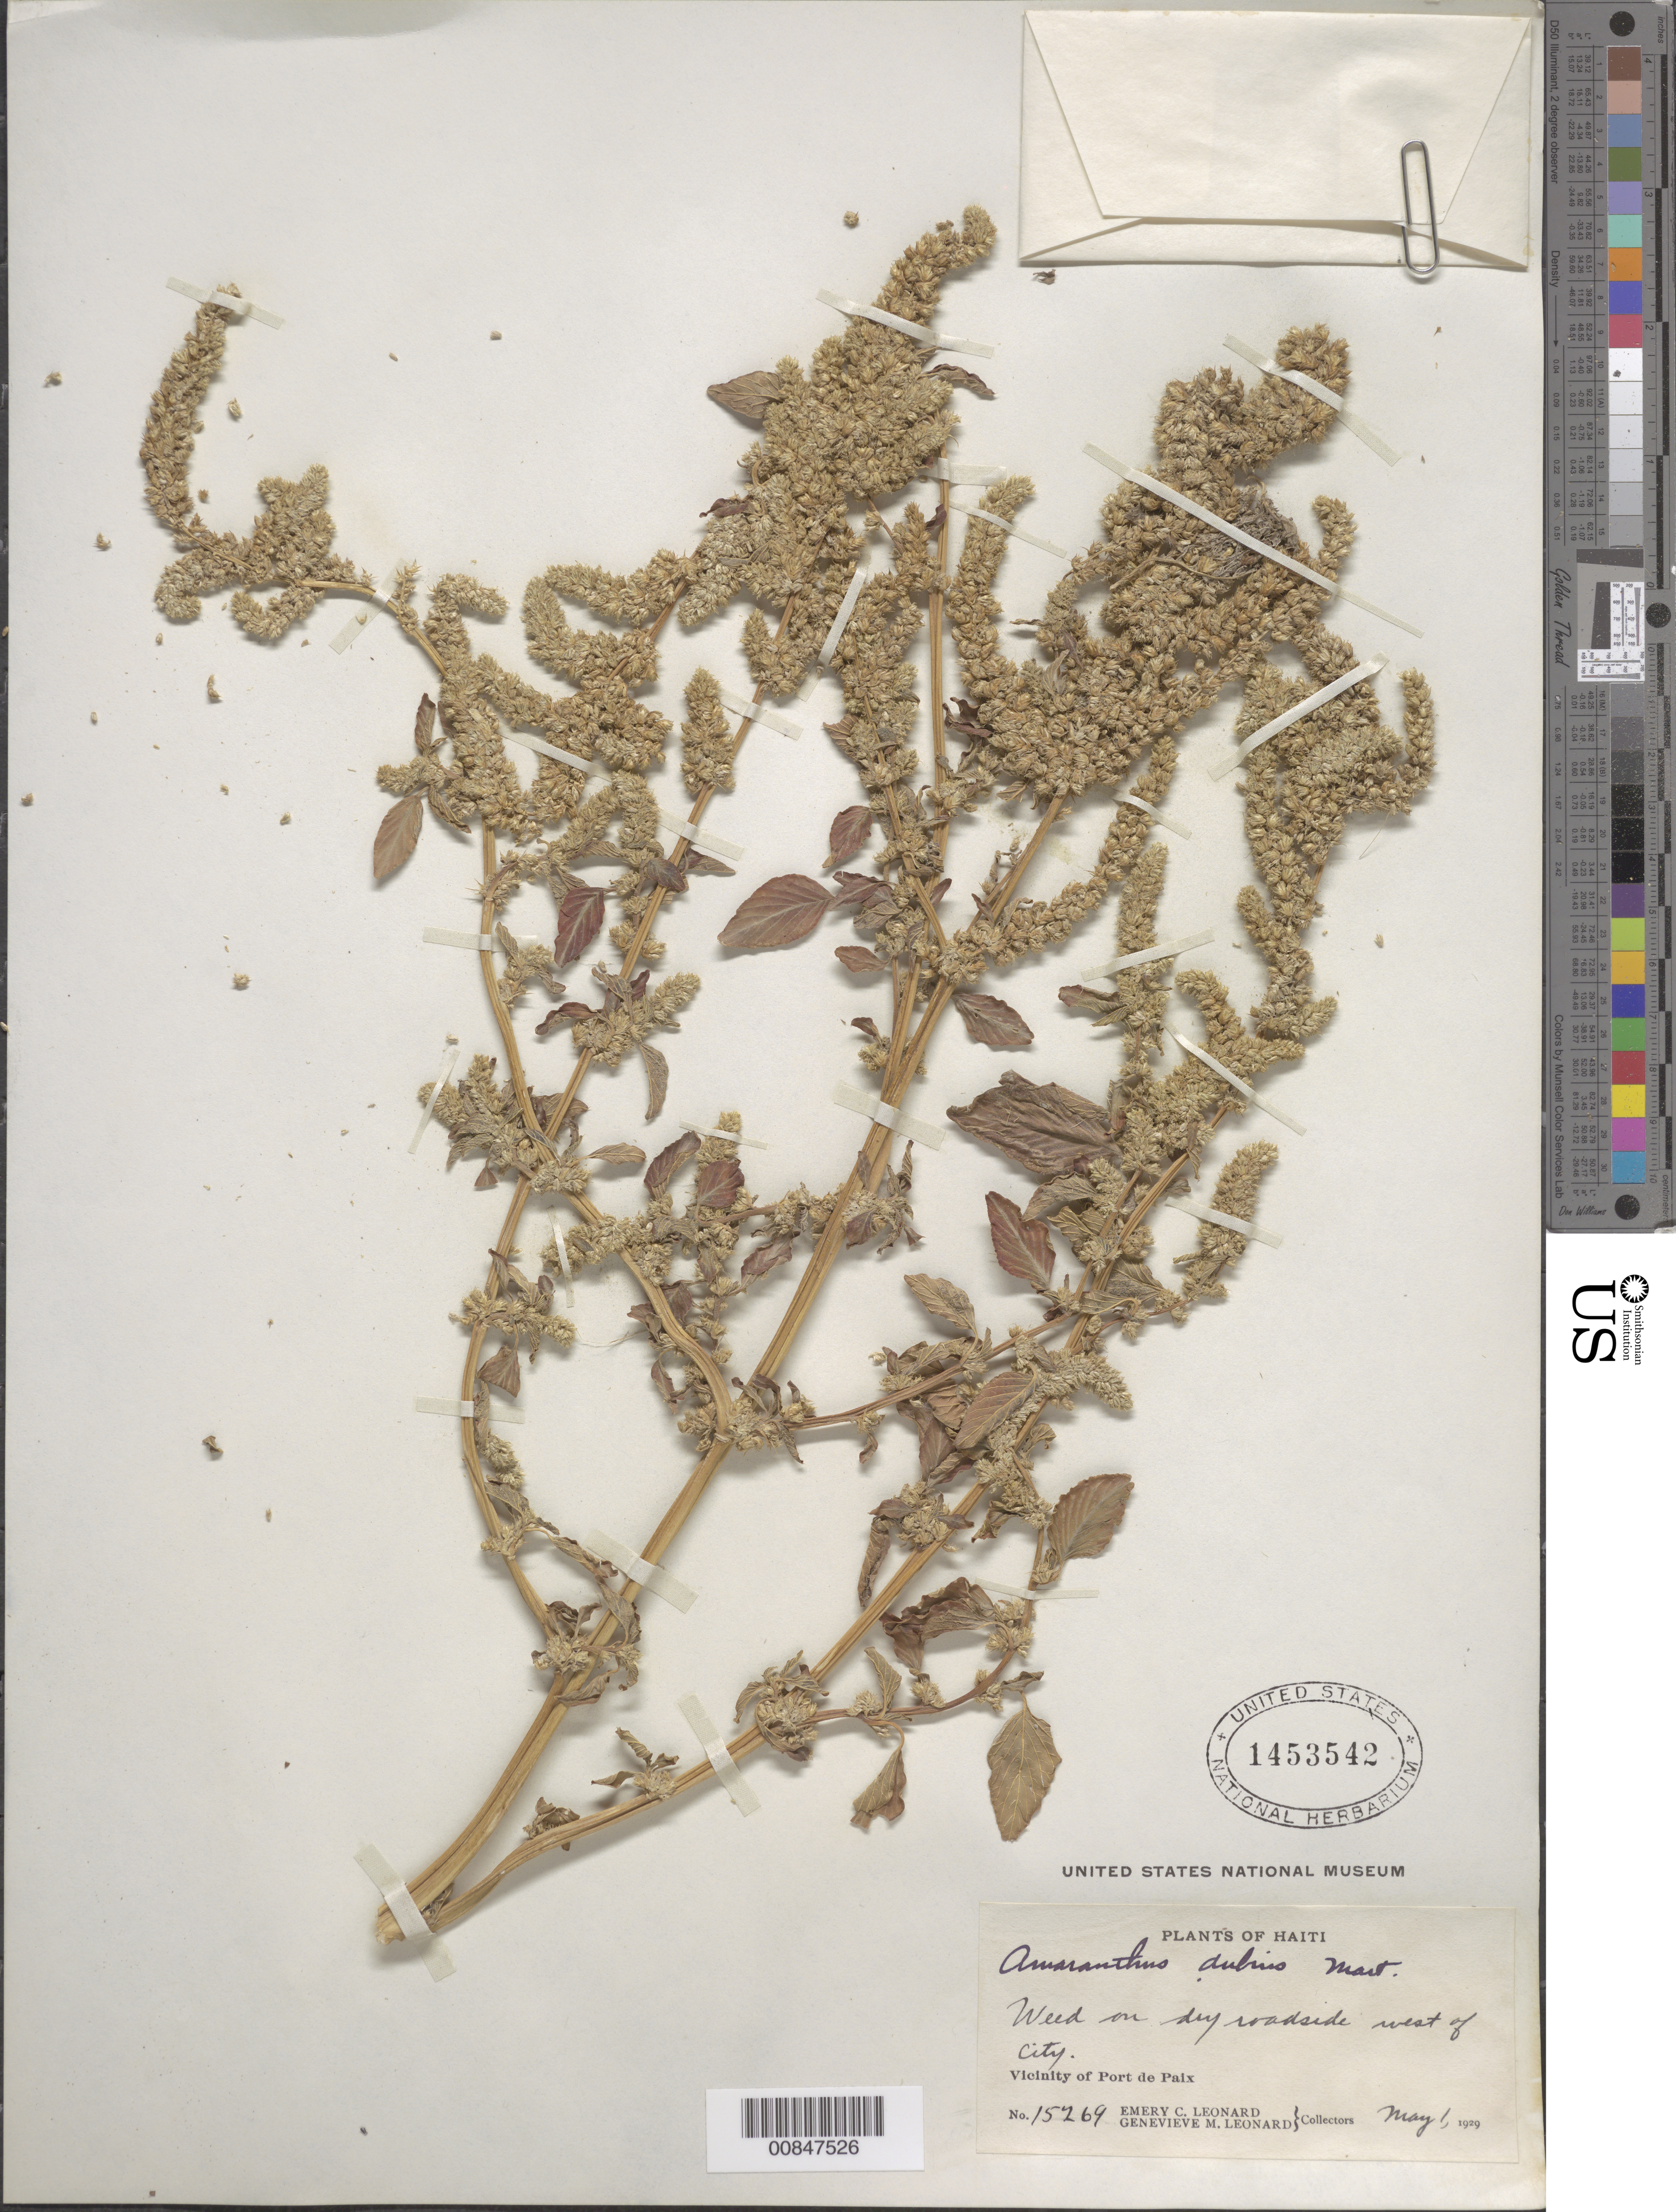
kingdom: Plantae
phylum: Tracheophyta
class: Magnoliopsida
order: Caryophyllales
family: Amaranthaceae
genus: Amaranthus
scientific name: Amaranthus dubius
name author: Mart. ex Thell.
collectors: E. C. Leonard & G. M. Leonard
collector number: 15269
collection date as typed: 01 May 1929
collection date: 1929-05-01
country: Haiti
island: Hispaniola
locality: Vicinity of Port-de-Paix. West of city.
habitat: Dry roadside.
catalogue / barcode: US 1453542